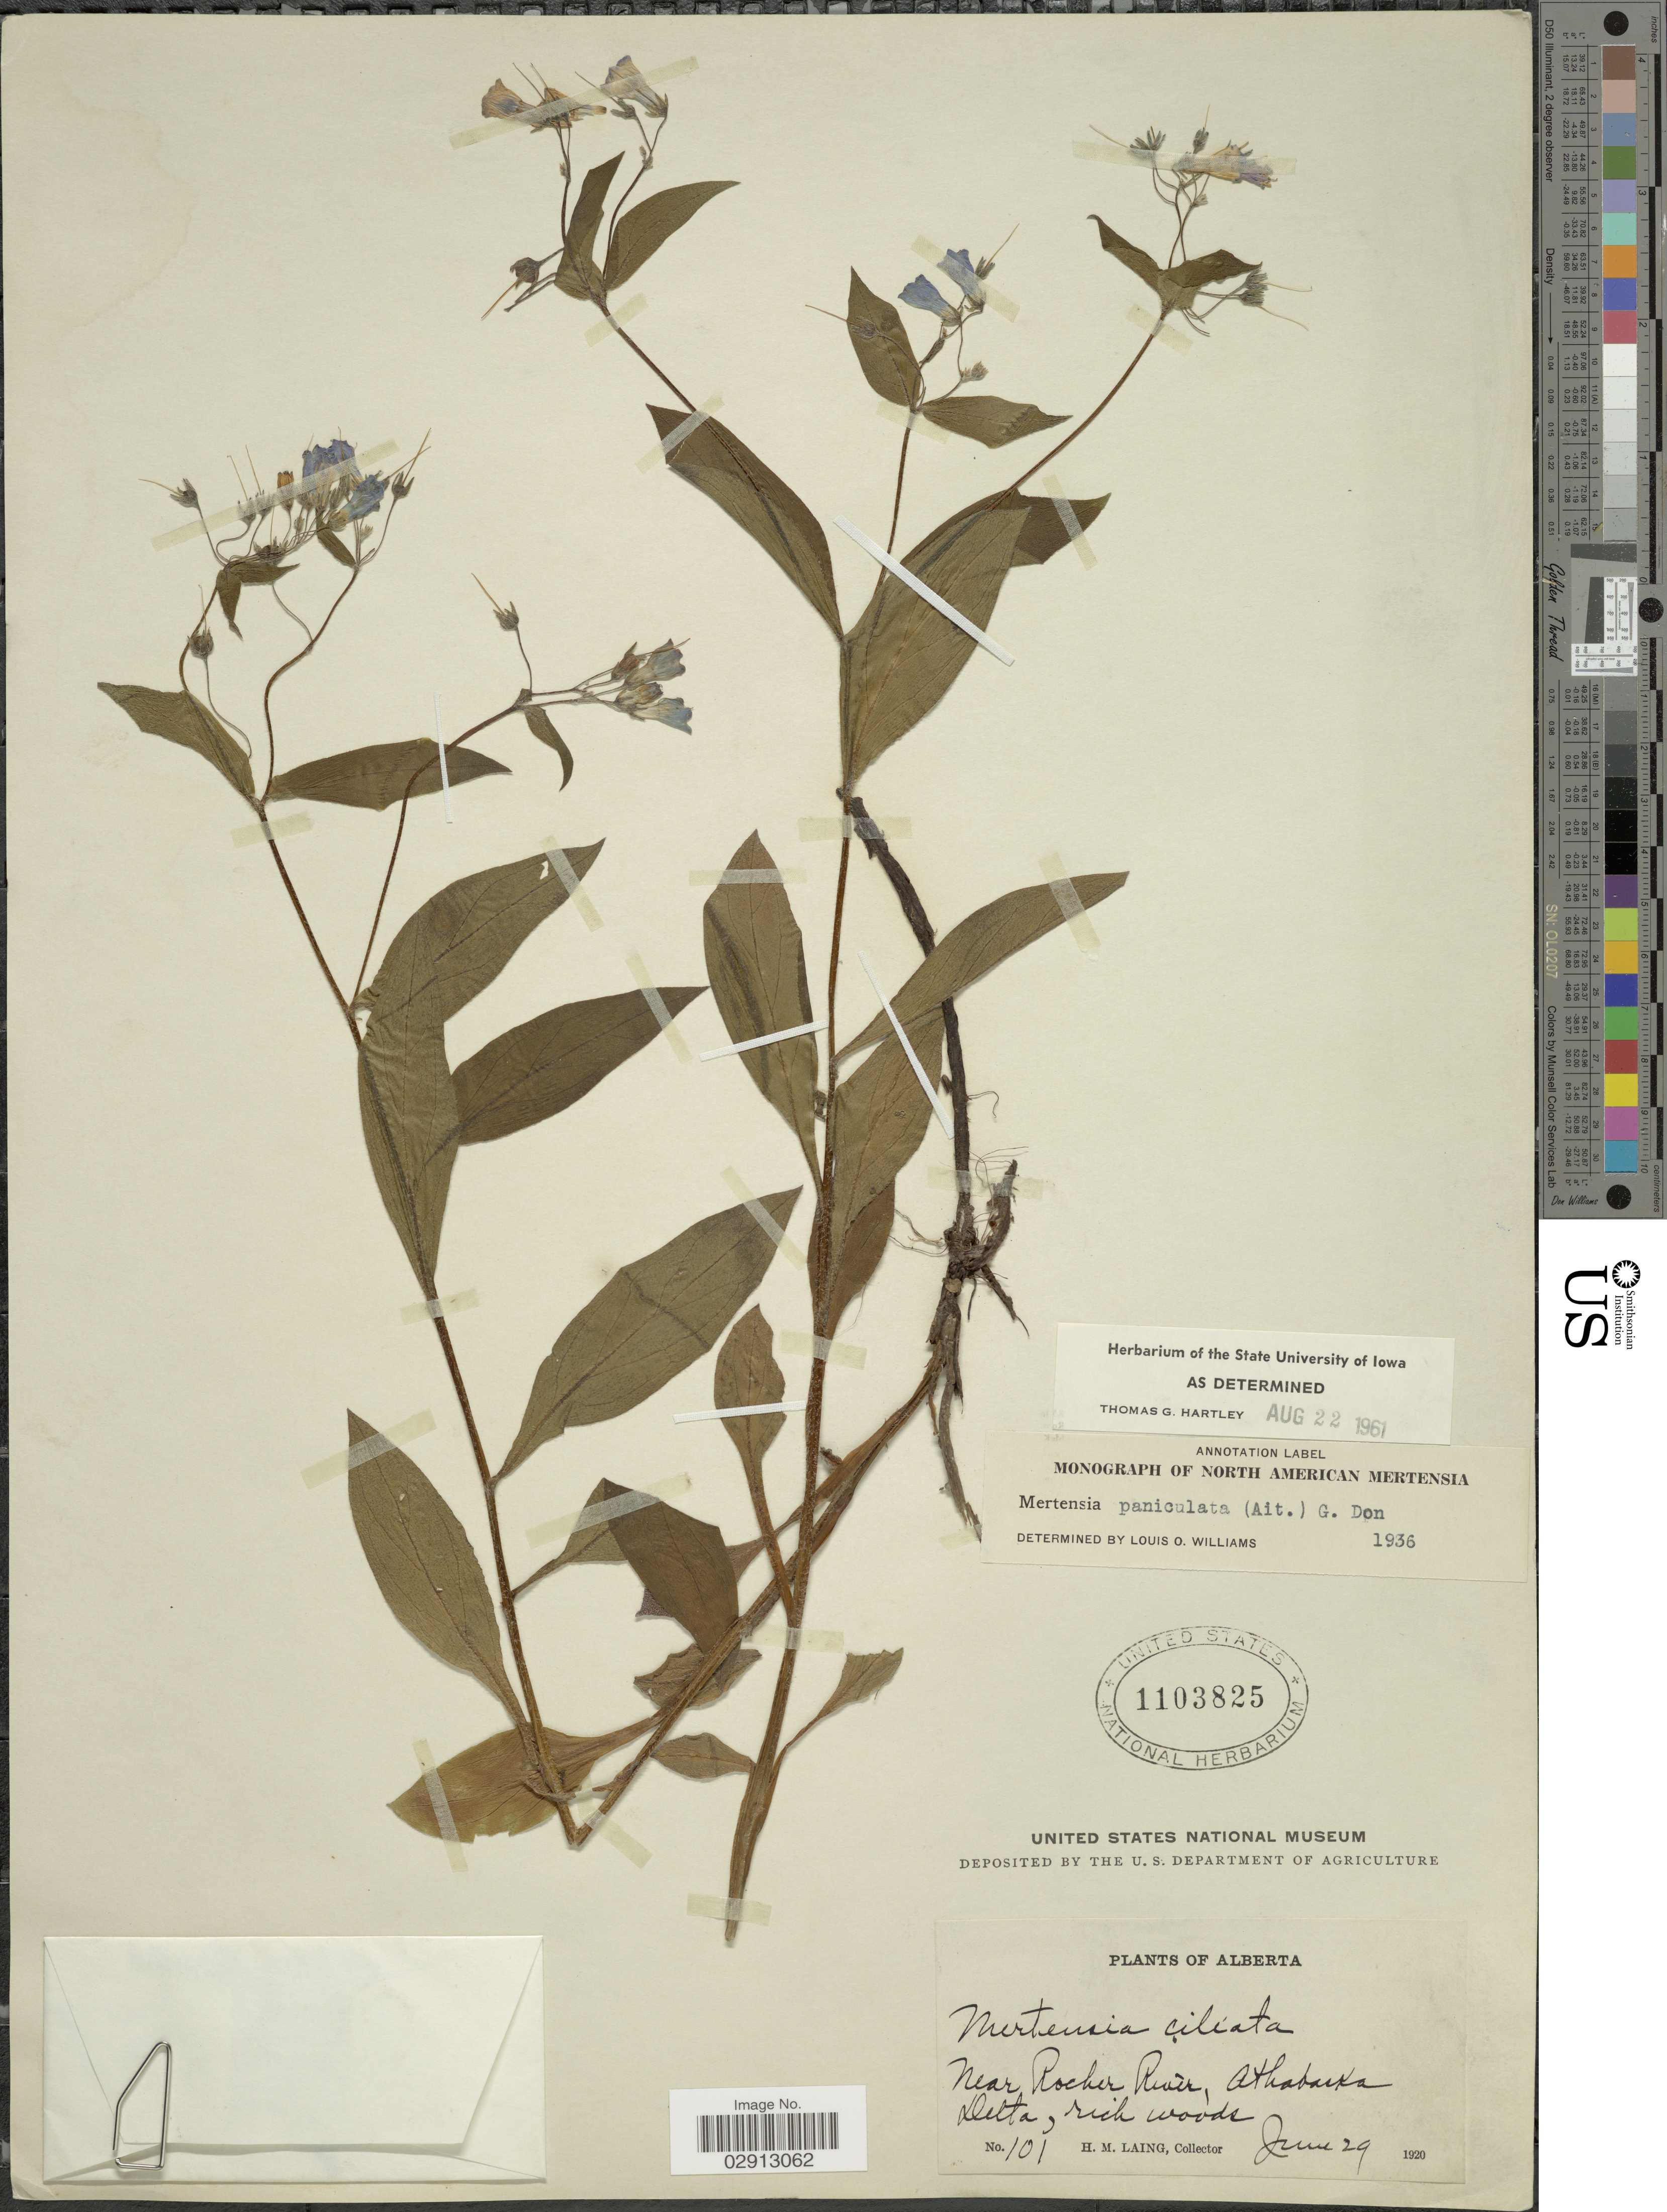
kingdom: Plantae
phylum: Tracheophyta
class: Magnoliopsida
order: Boraginales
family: Boraginaceae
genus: Mertensia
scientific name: Mertensia paniculata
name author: (Aiton) G. Don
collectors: H. Laing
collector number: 101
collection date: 1920-06-29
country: Canada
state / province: Alberta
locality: Near Rocher River, Athabaska. Delta, rich woods.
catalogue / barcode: US 1103825